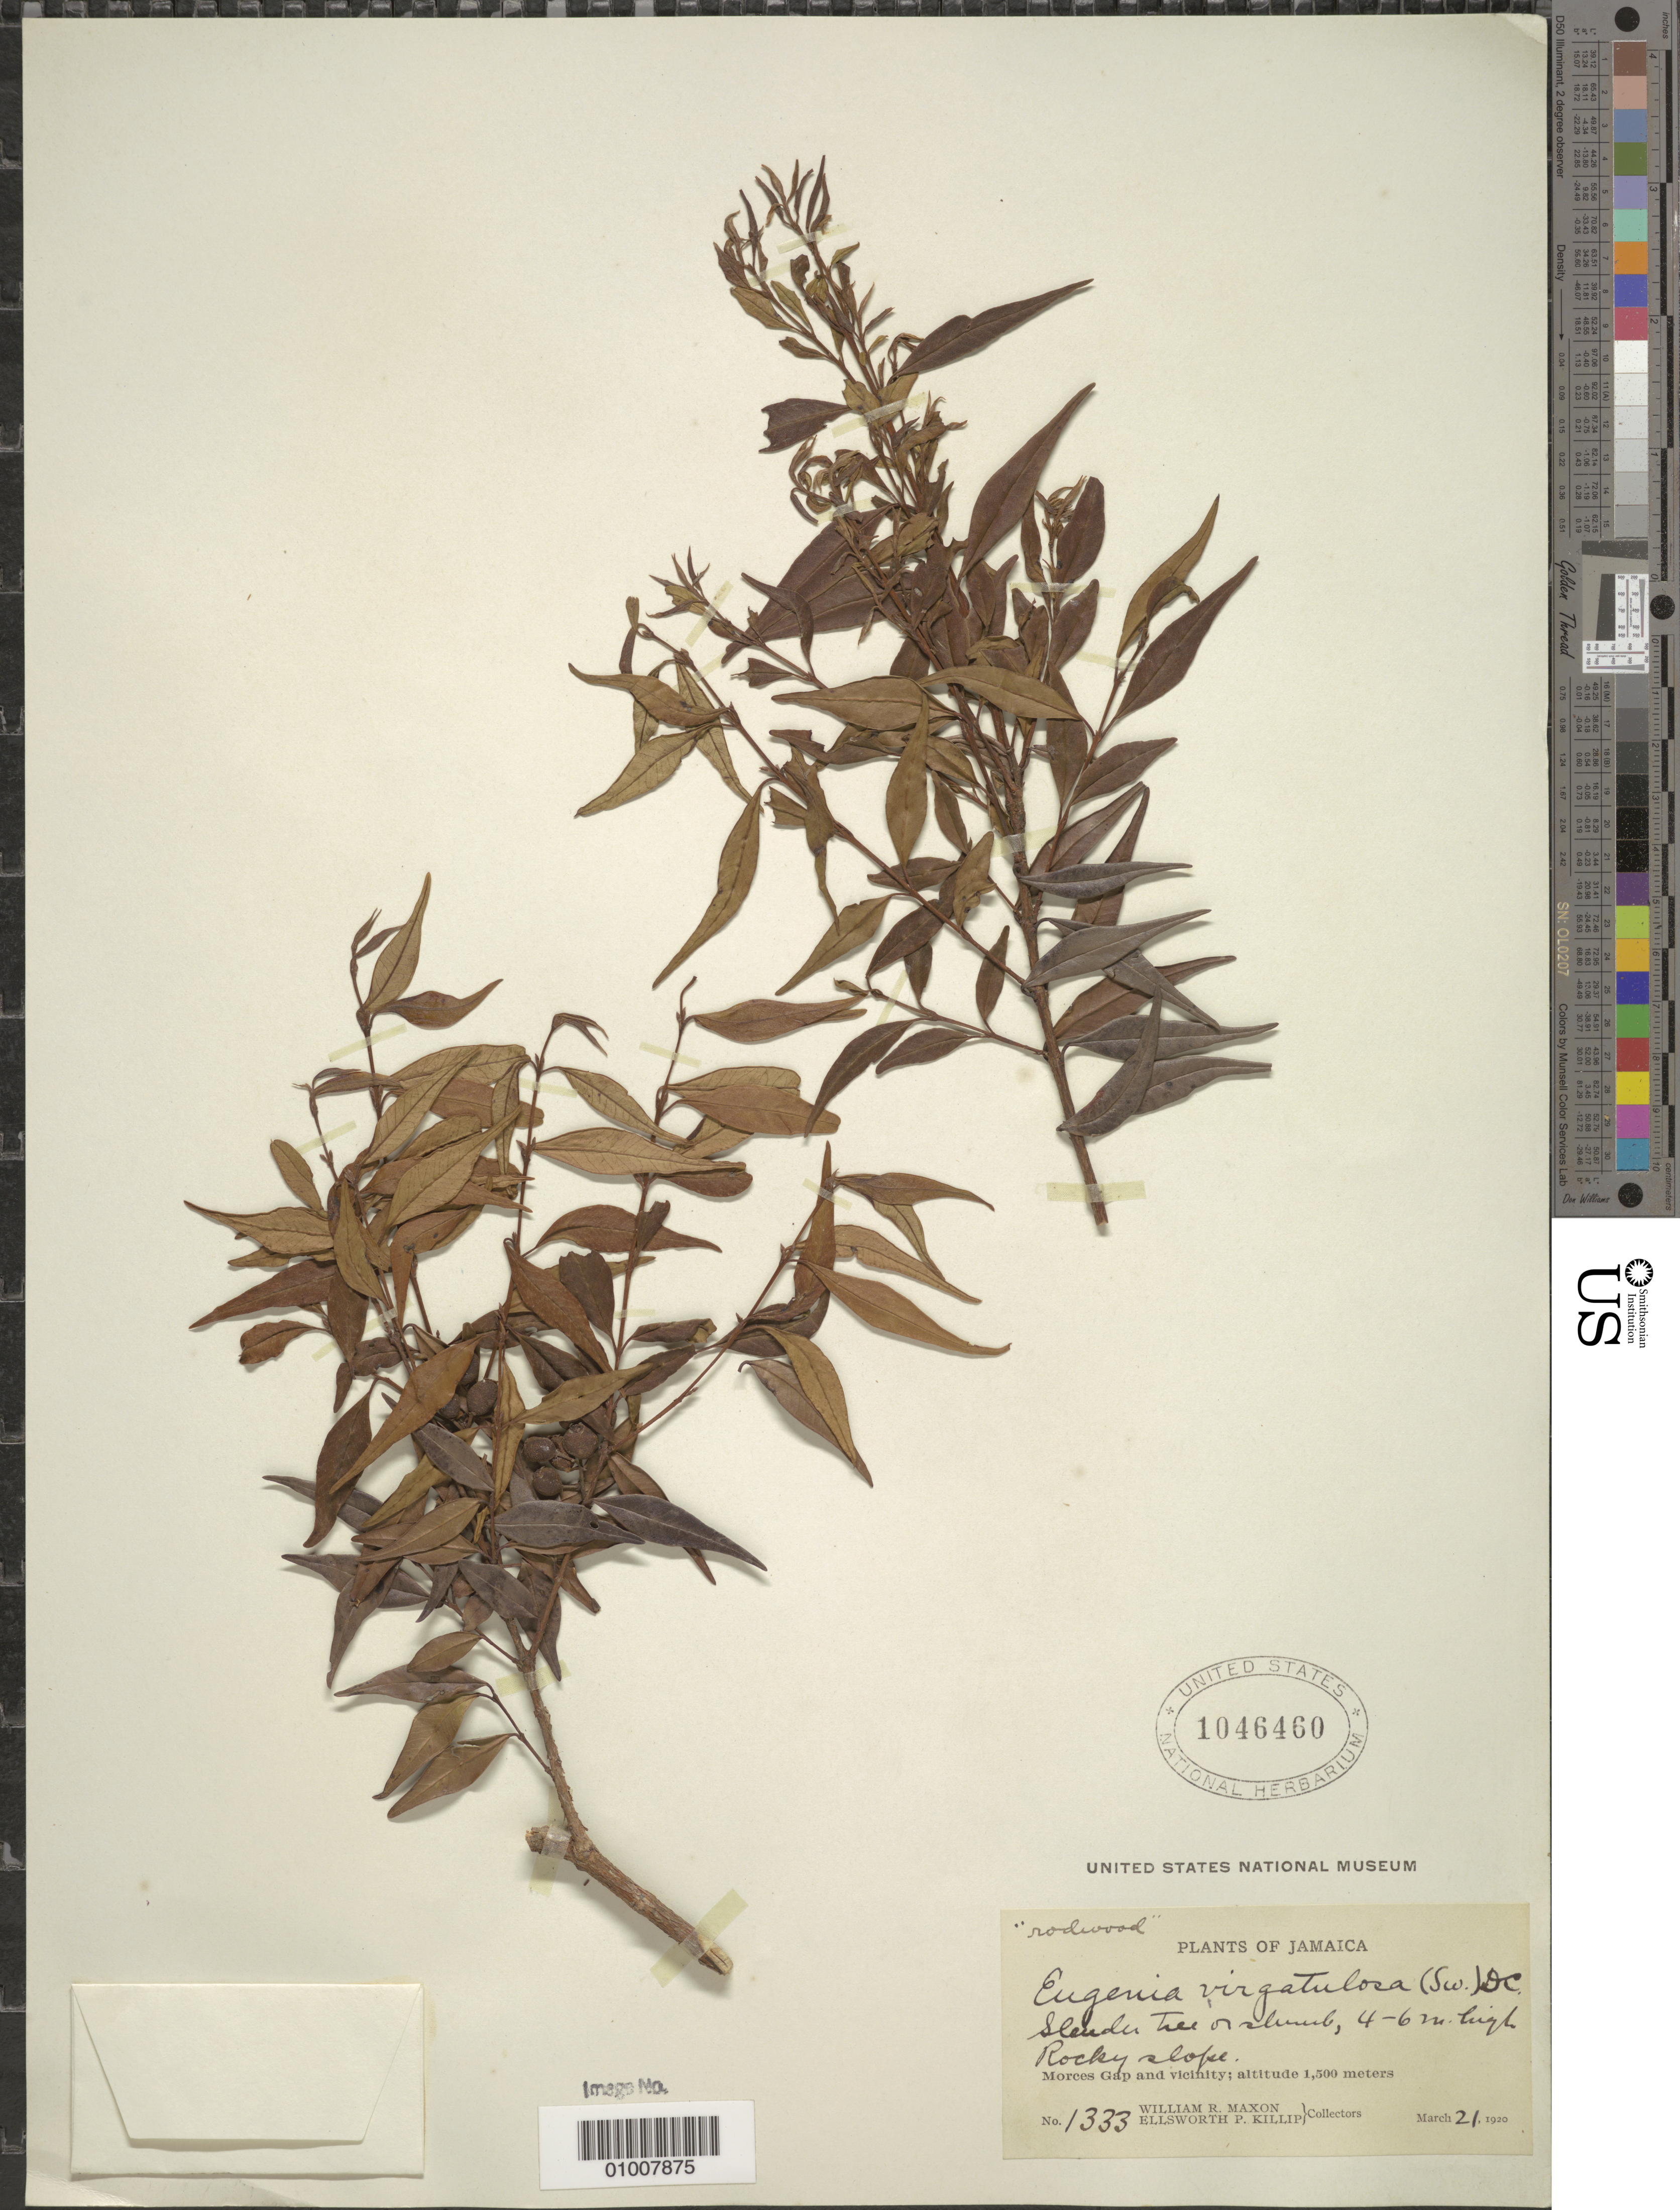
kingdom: Plantae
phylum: Tracheophyta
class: Magnoliopsida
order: Myrtales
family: Myrtaceae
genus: Eugenia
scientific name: Eugenia biflora var. virgultosa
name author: (Sw.) Krug & Urb.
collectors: W. R. Maxon & E. P. Killip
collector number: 1333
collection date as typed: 21 Mar 1920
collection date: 1920-03-21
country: Jamaica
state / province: Saint Andrew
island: Jamaica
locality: Morces Gap and vicinity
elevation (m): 1500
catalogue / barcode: US 1046460